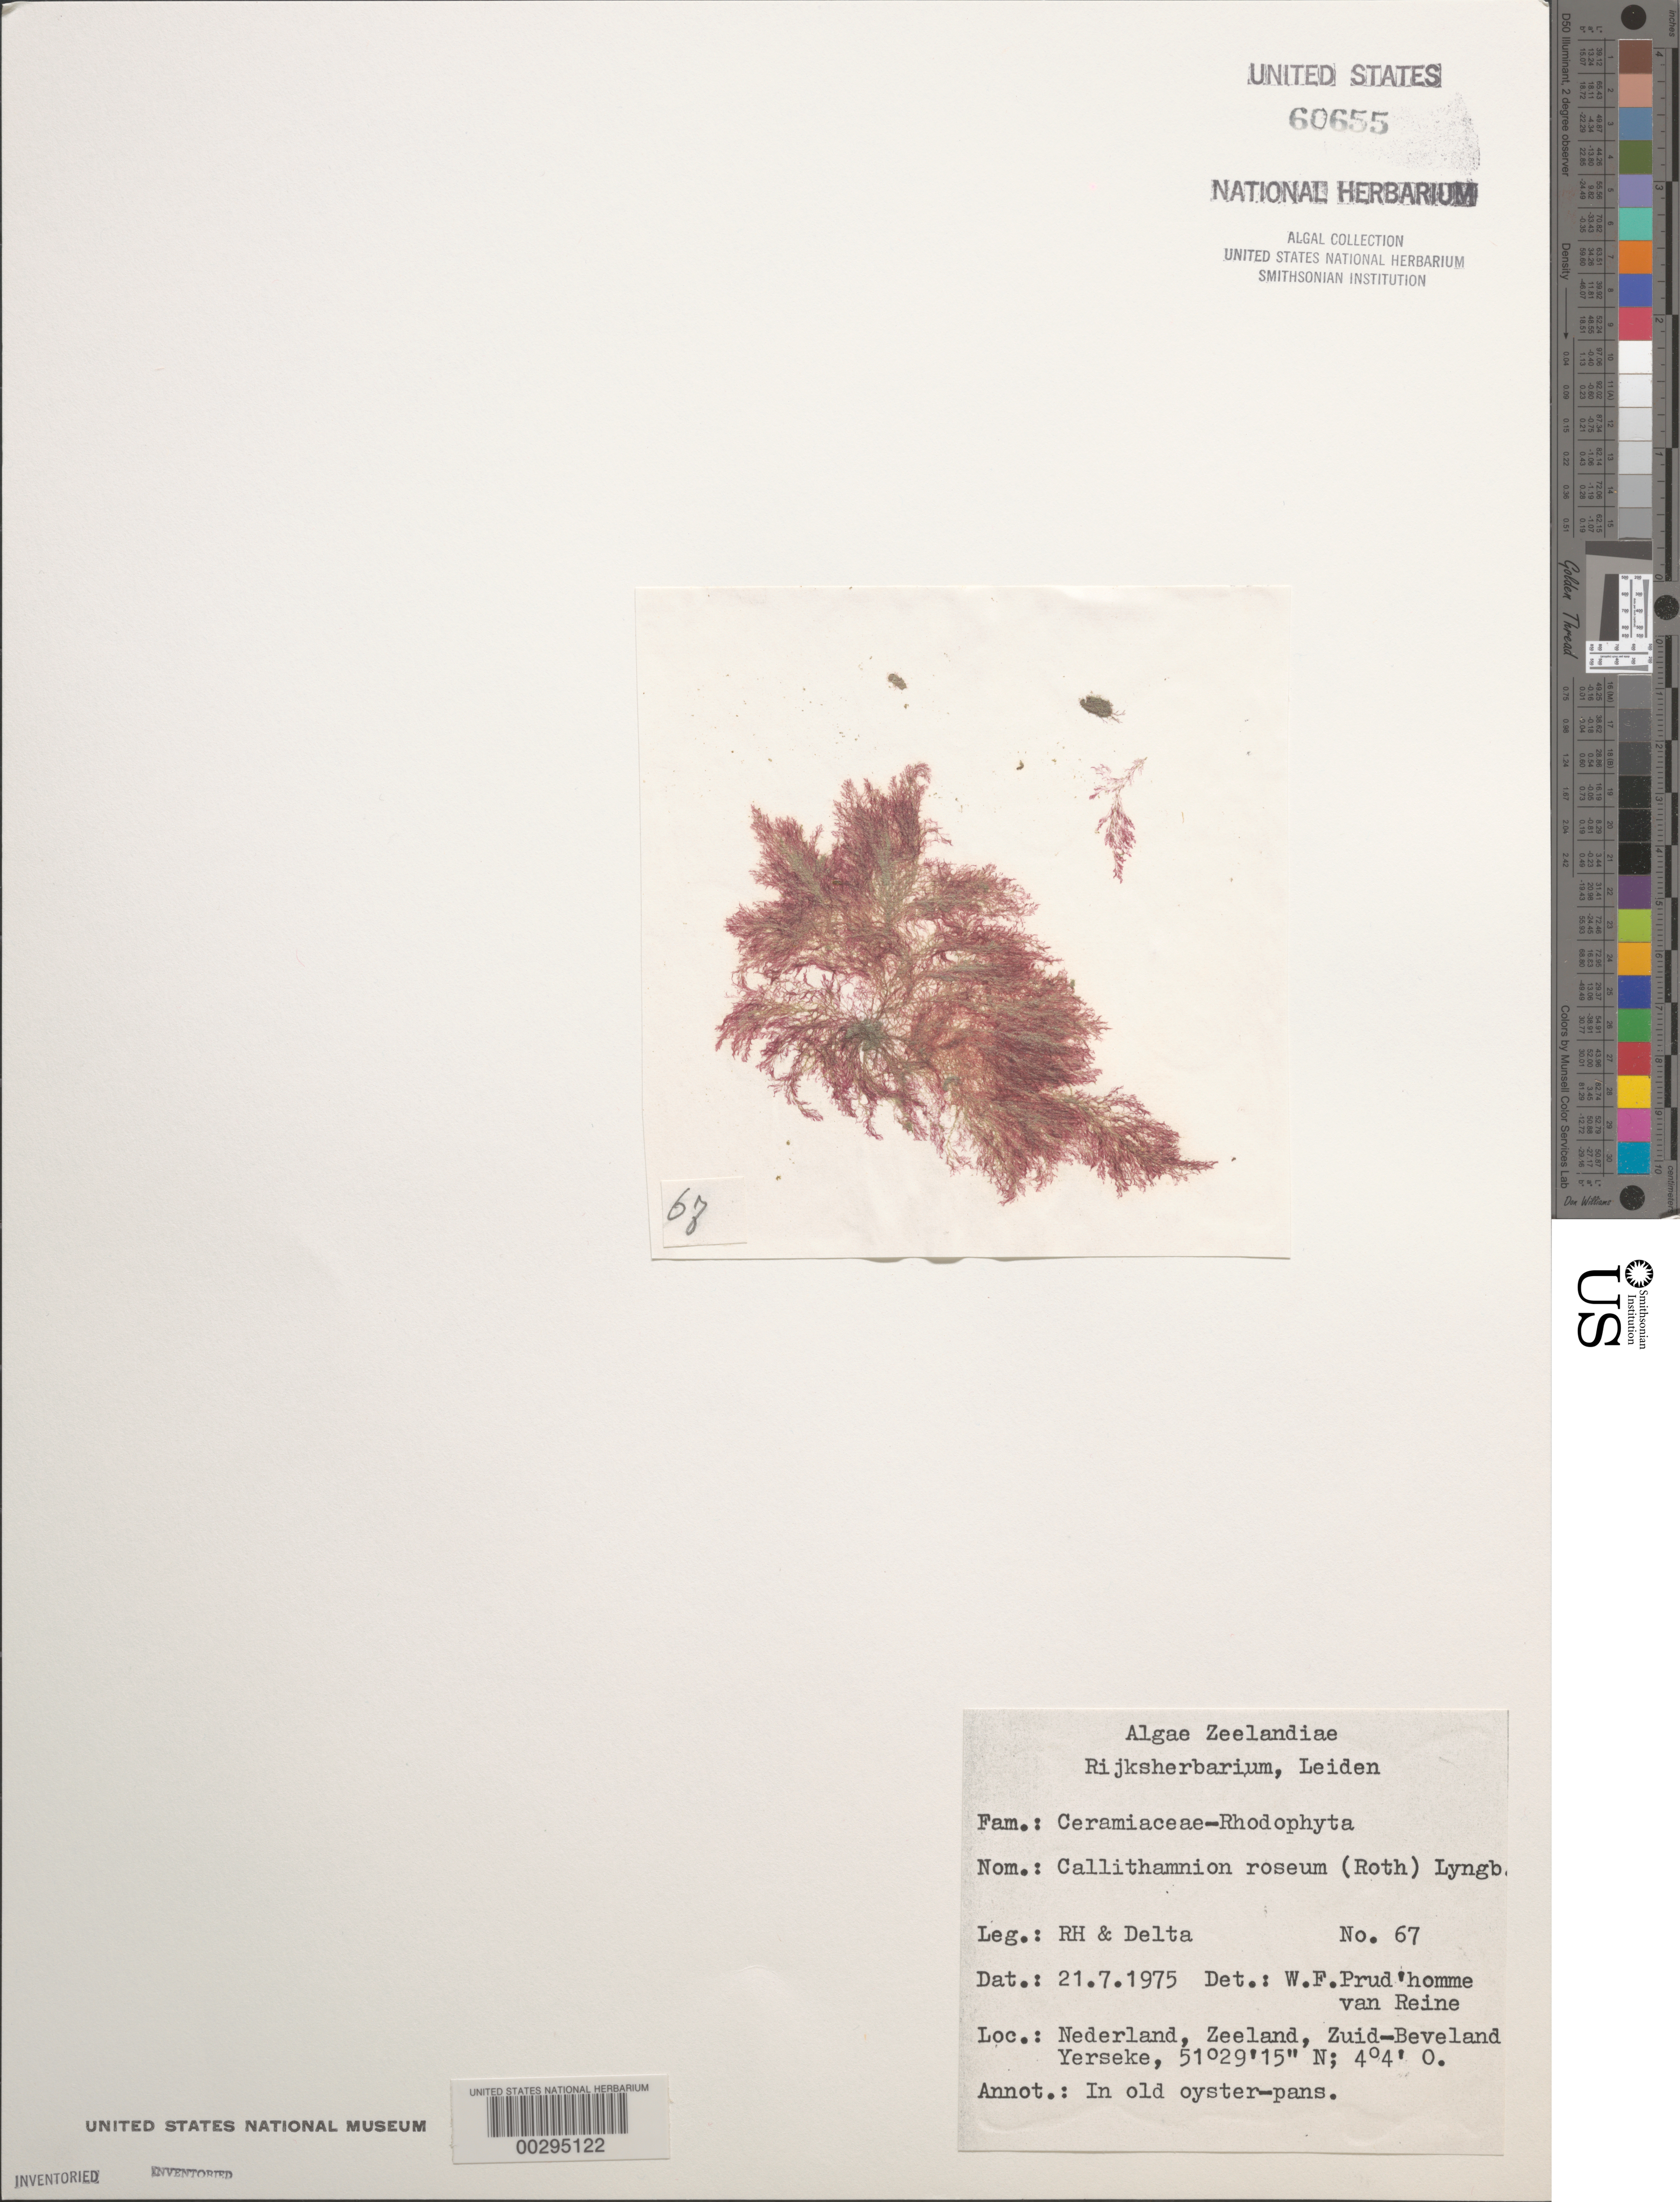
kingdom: Plantae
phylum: Rhodophyta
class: Florideophyceae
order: Ceramiales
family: Callithamniaceae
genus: Gaillona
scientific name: Gaillona rosea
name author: (Roth) A. Athanasiadis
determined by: Algae name updating Project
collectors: R.H. & Delta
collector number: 67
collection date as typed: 21 Jul 1975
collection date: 1975-07-21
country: Netherlands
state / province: Zeeland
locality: Yerseke, zuid beveland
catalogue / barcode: US 60655